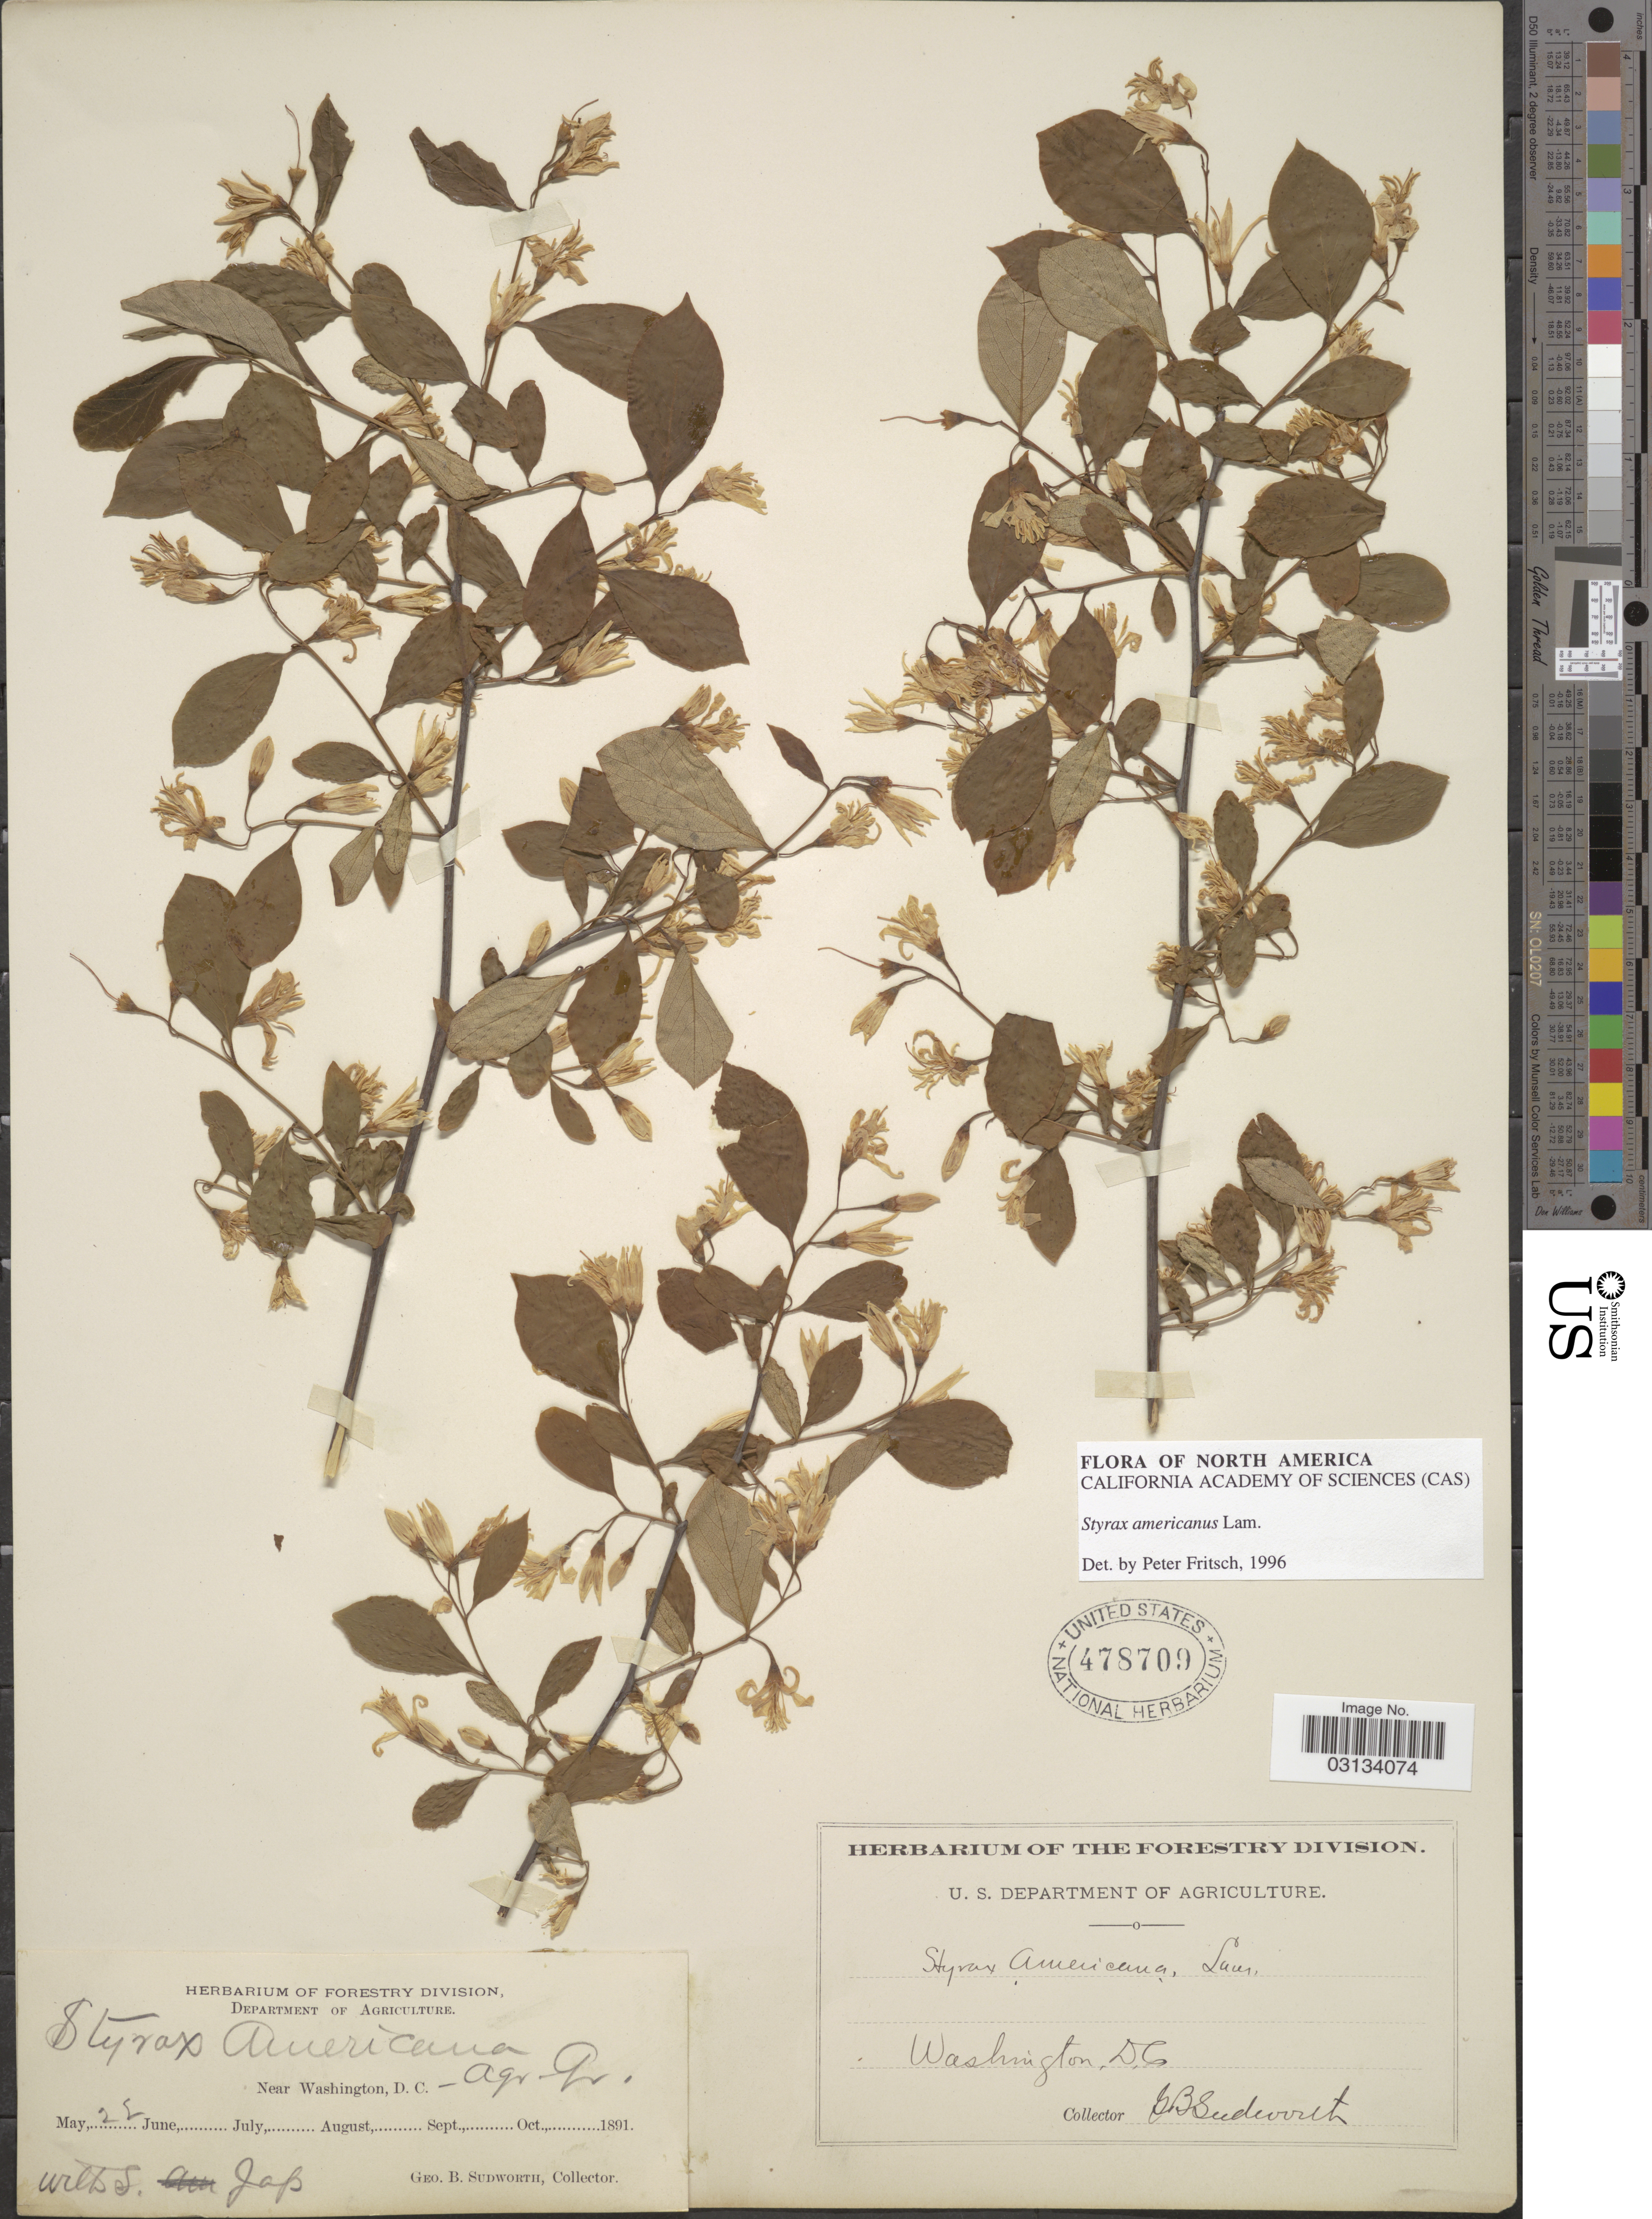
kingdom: Plantae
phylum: Tracheophyta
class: Magnoliopsida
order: Ericales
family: Styracaceae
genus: Styrax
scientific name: Styrax americanus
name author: Lam.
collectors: G. B. Sudworth & S. Jap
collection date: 1891-05-22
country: United States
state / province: District of Columbia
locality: Near Washington, D. C. Agr. Gr. Washington D. C.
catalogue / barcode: US 478709